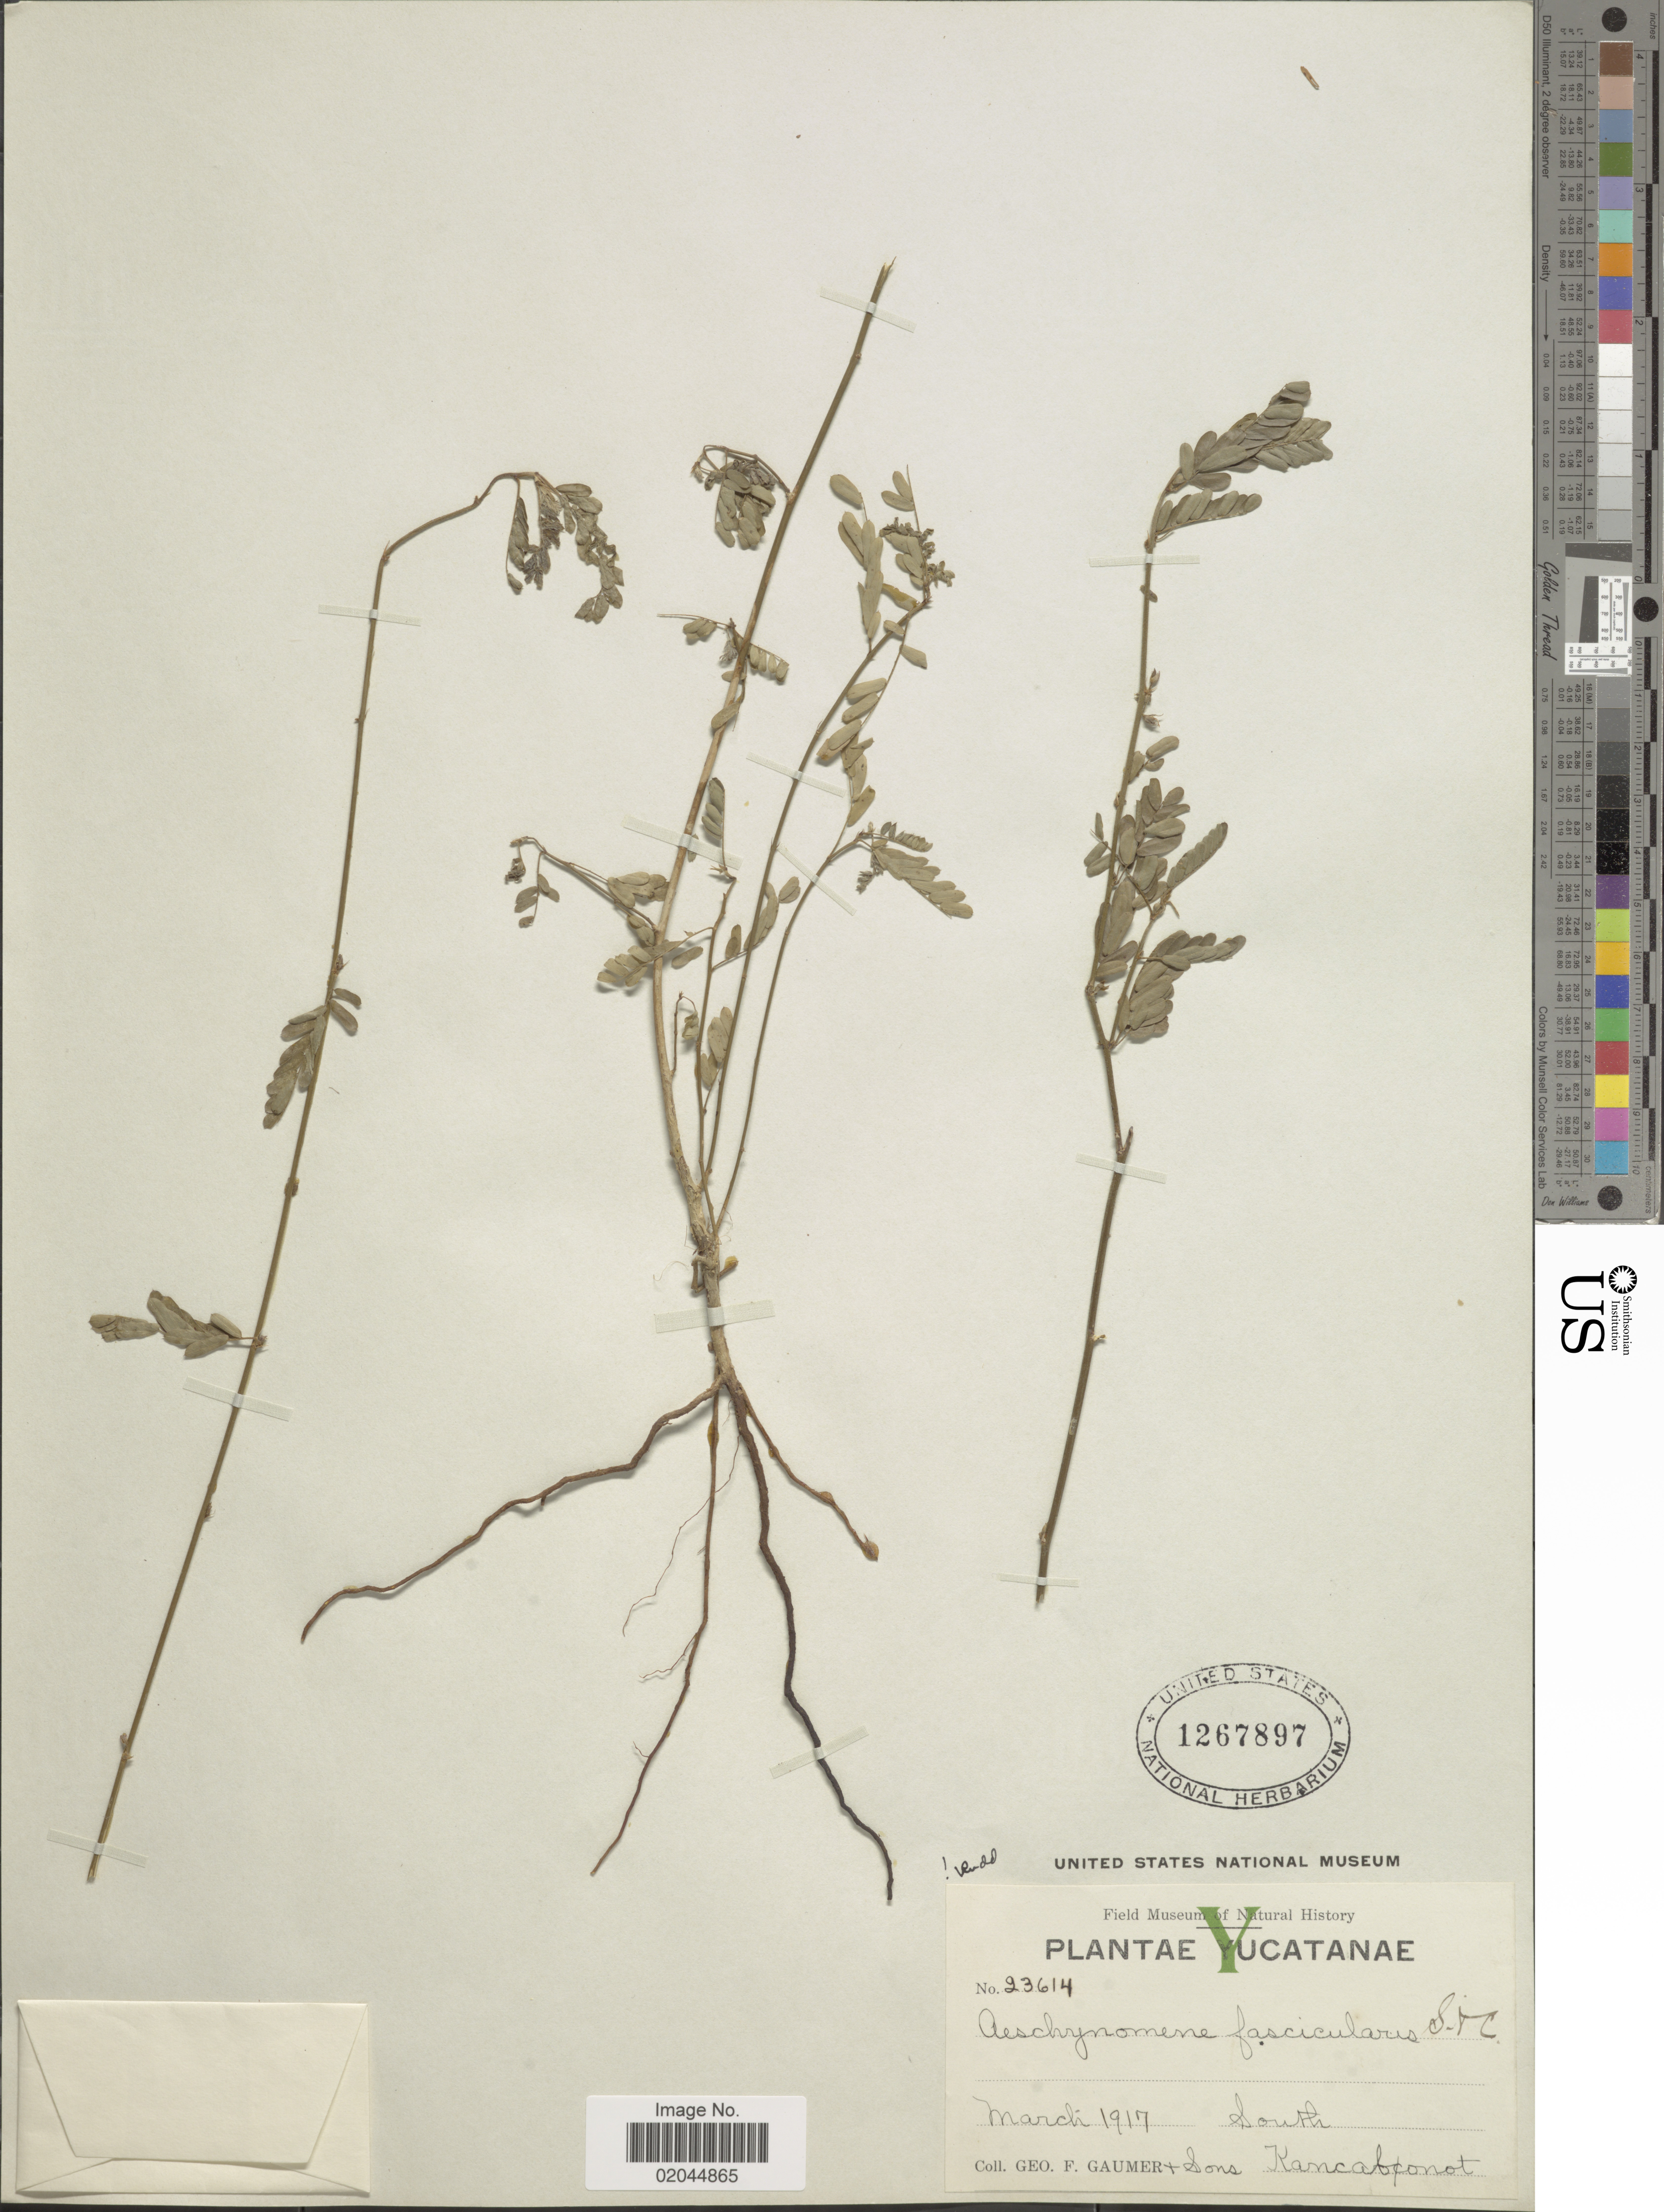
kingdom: Plantae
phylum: Tracheophyta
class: Magnoliopsida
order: Fabales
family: Fabaceae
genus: Aeschynomene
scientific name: Aeschynomene fascicularis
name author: Schltdl. & Cham.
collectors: G. F. Gaumer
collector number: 23614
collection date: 1917-03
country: Mexico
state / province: Yucatán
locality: South Kancabonot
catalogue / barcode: US 1267897